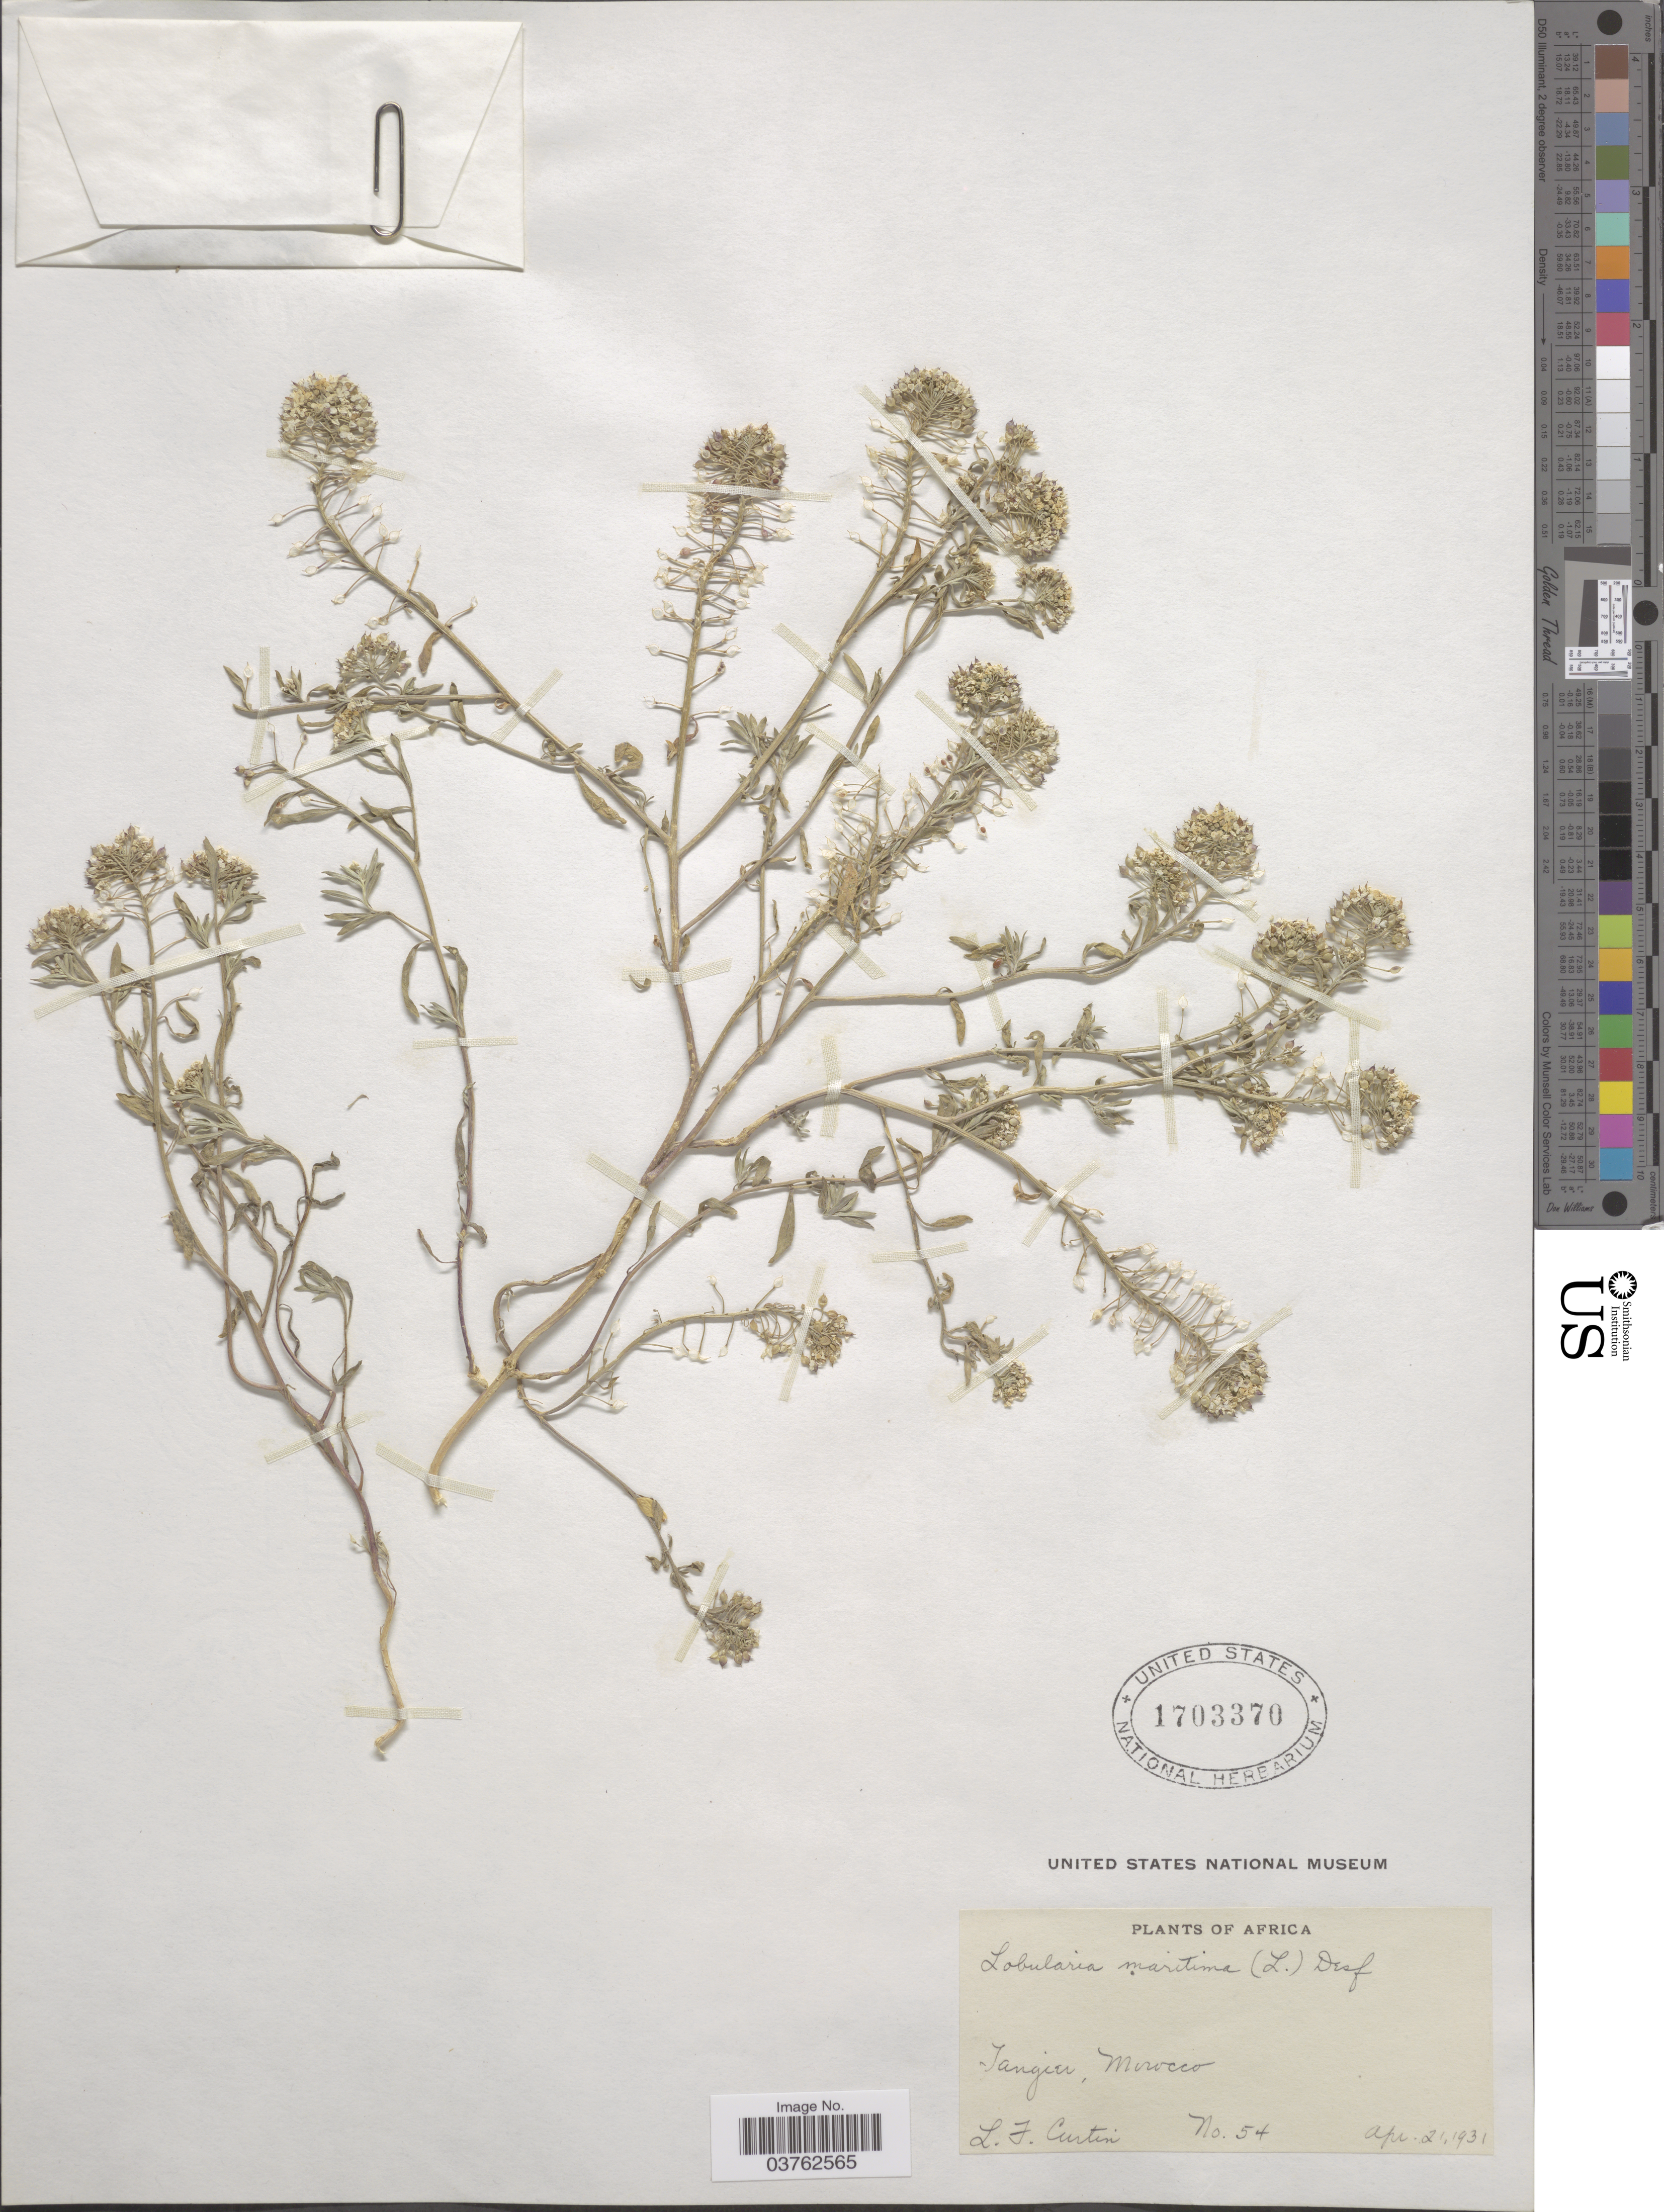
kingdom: Plantae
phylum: Tracheophyta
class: Magnoliopsida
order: Brassicales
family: Brassicaceae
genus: Lobularia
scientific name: Lobularia maritima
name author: (L.) Desv.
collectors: L. Curtin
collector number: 54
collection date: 1931-08-21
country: Morocco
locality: Tangier.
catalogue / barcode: US 1703370